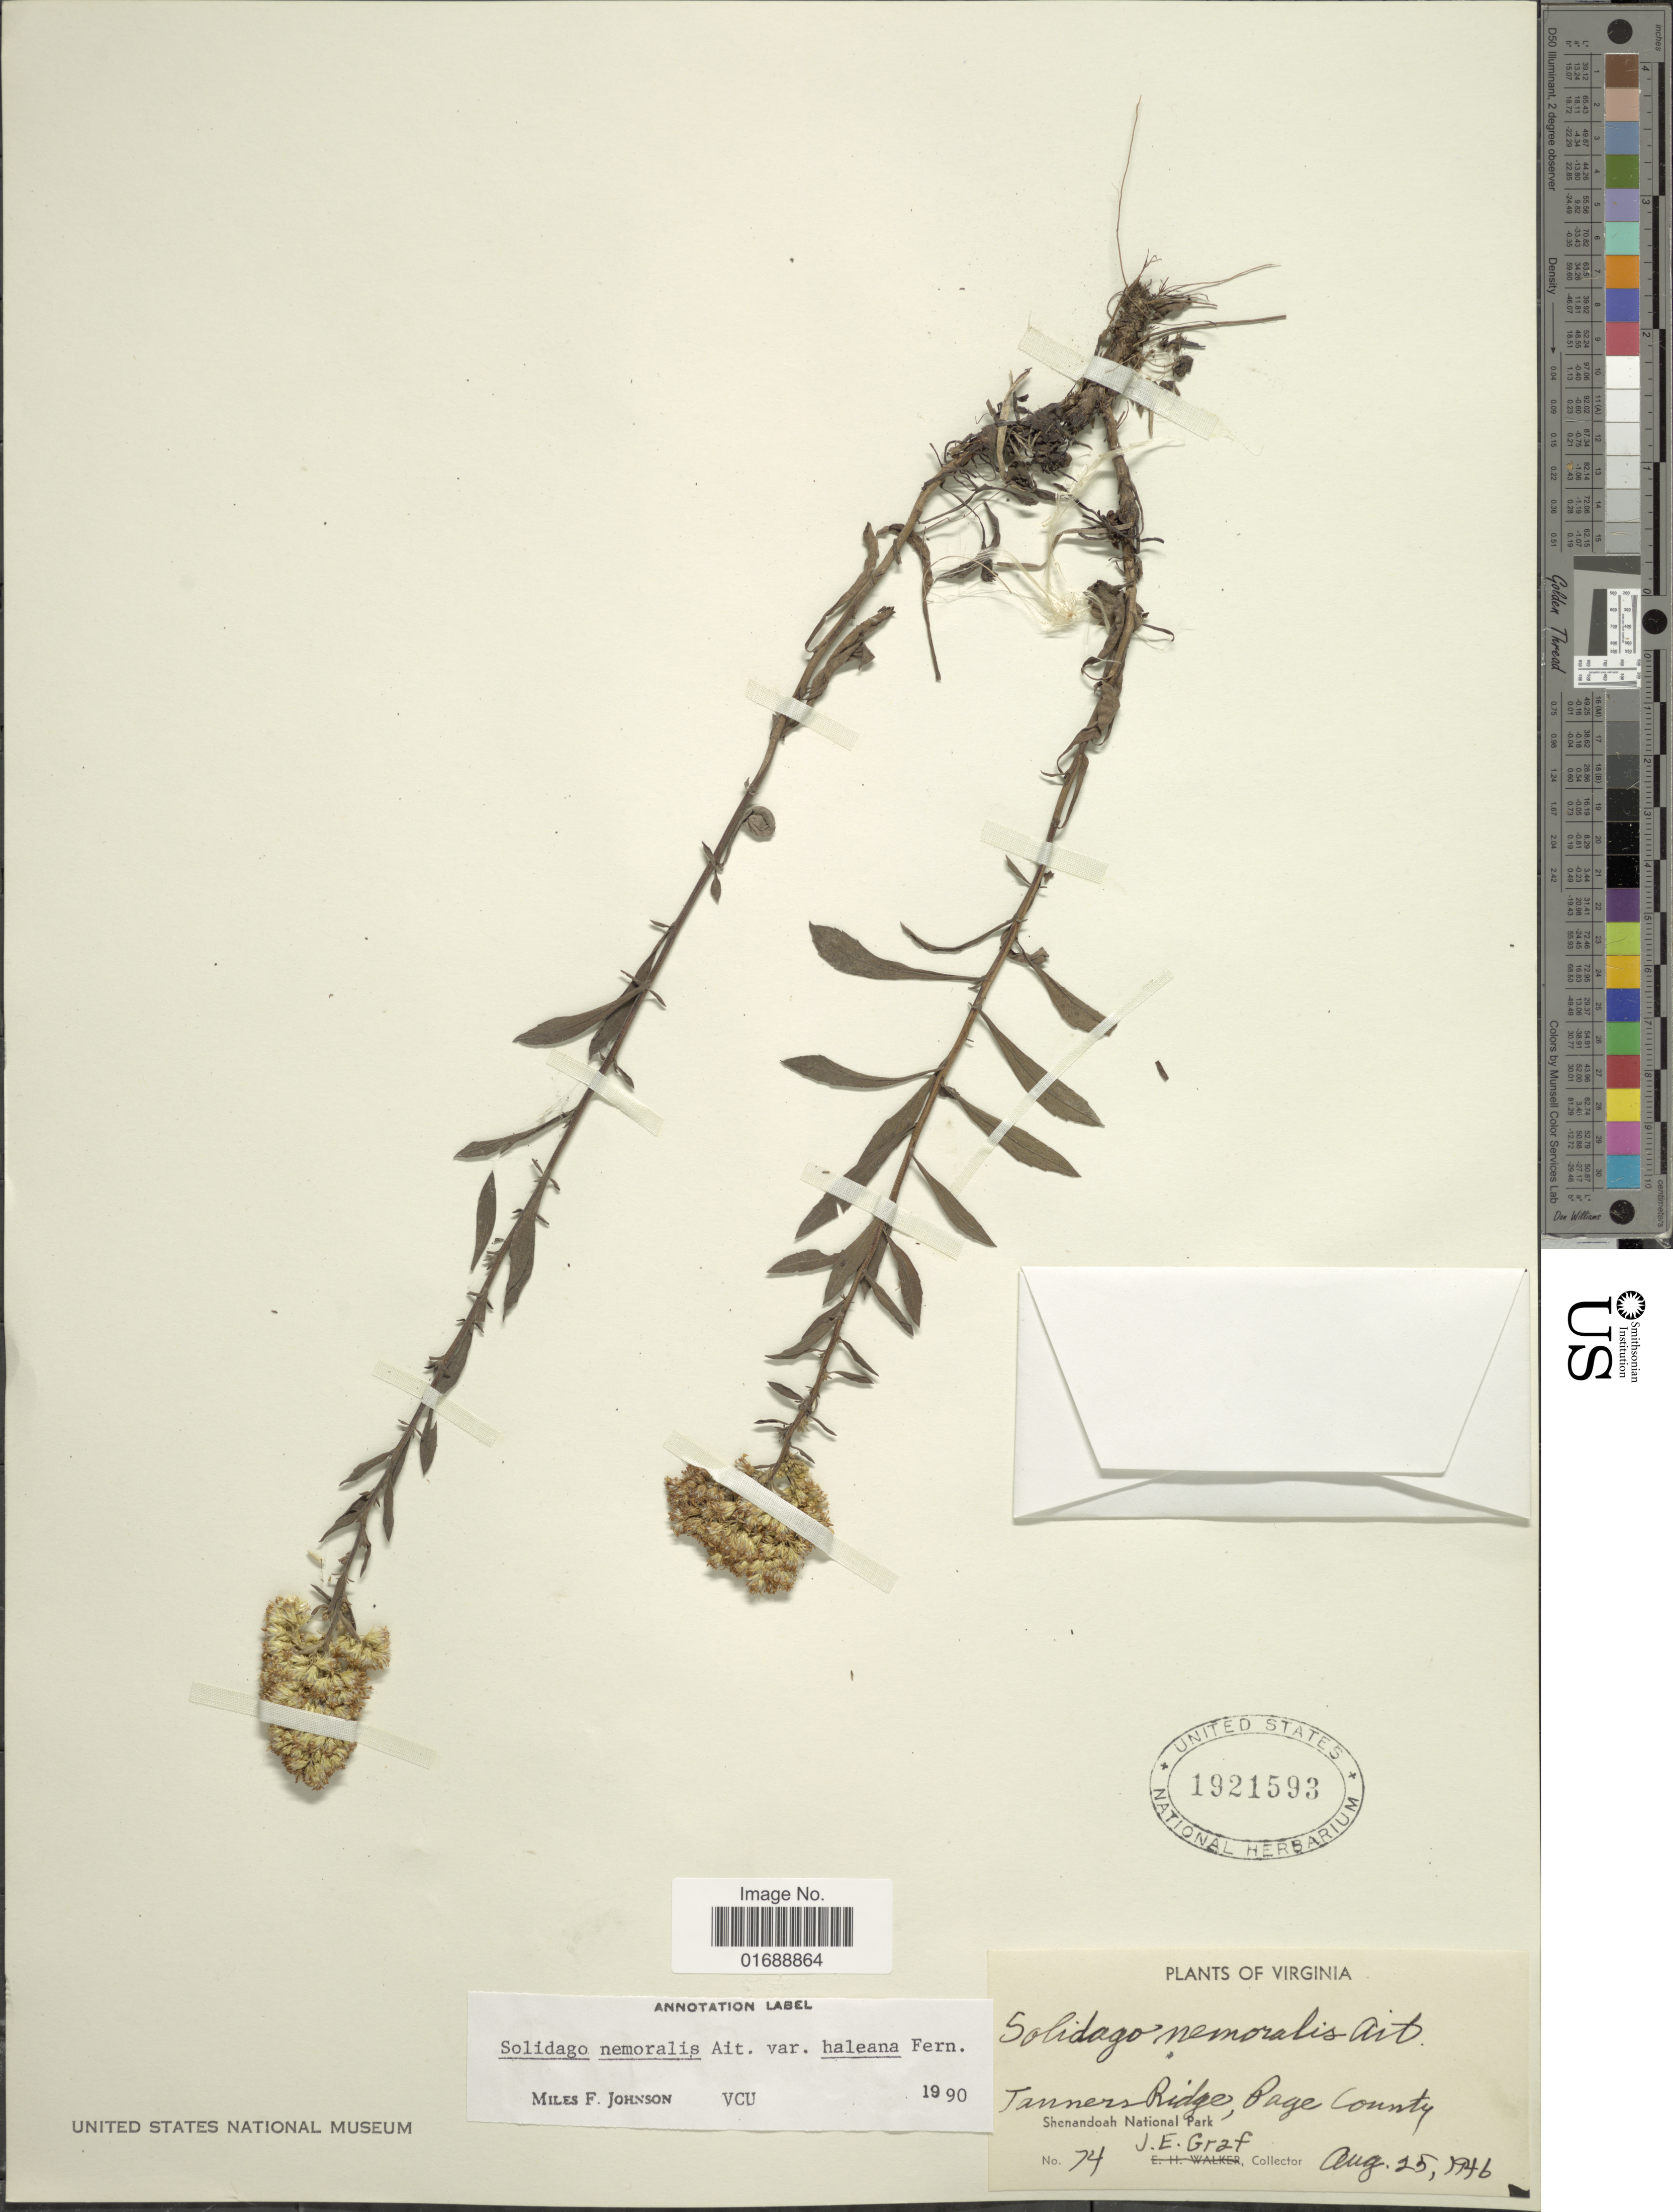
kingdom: Plantae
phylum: Tracheophyta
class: Magnoliopsida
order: Asterales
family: Asteraceae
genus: Solidago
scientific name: Solidago nemoralis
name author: Aiton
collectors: J. Graf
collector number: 74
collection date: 1946-08-25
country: United States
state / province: Virginia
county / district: Page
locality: Tanners Ridge, Page County, Shenandoah National Park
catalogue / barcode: US 1921593